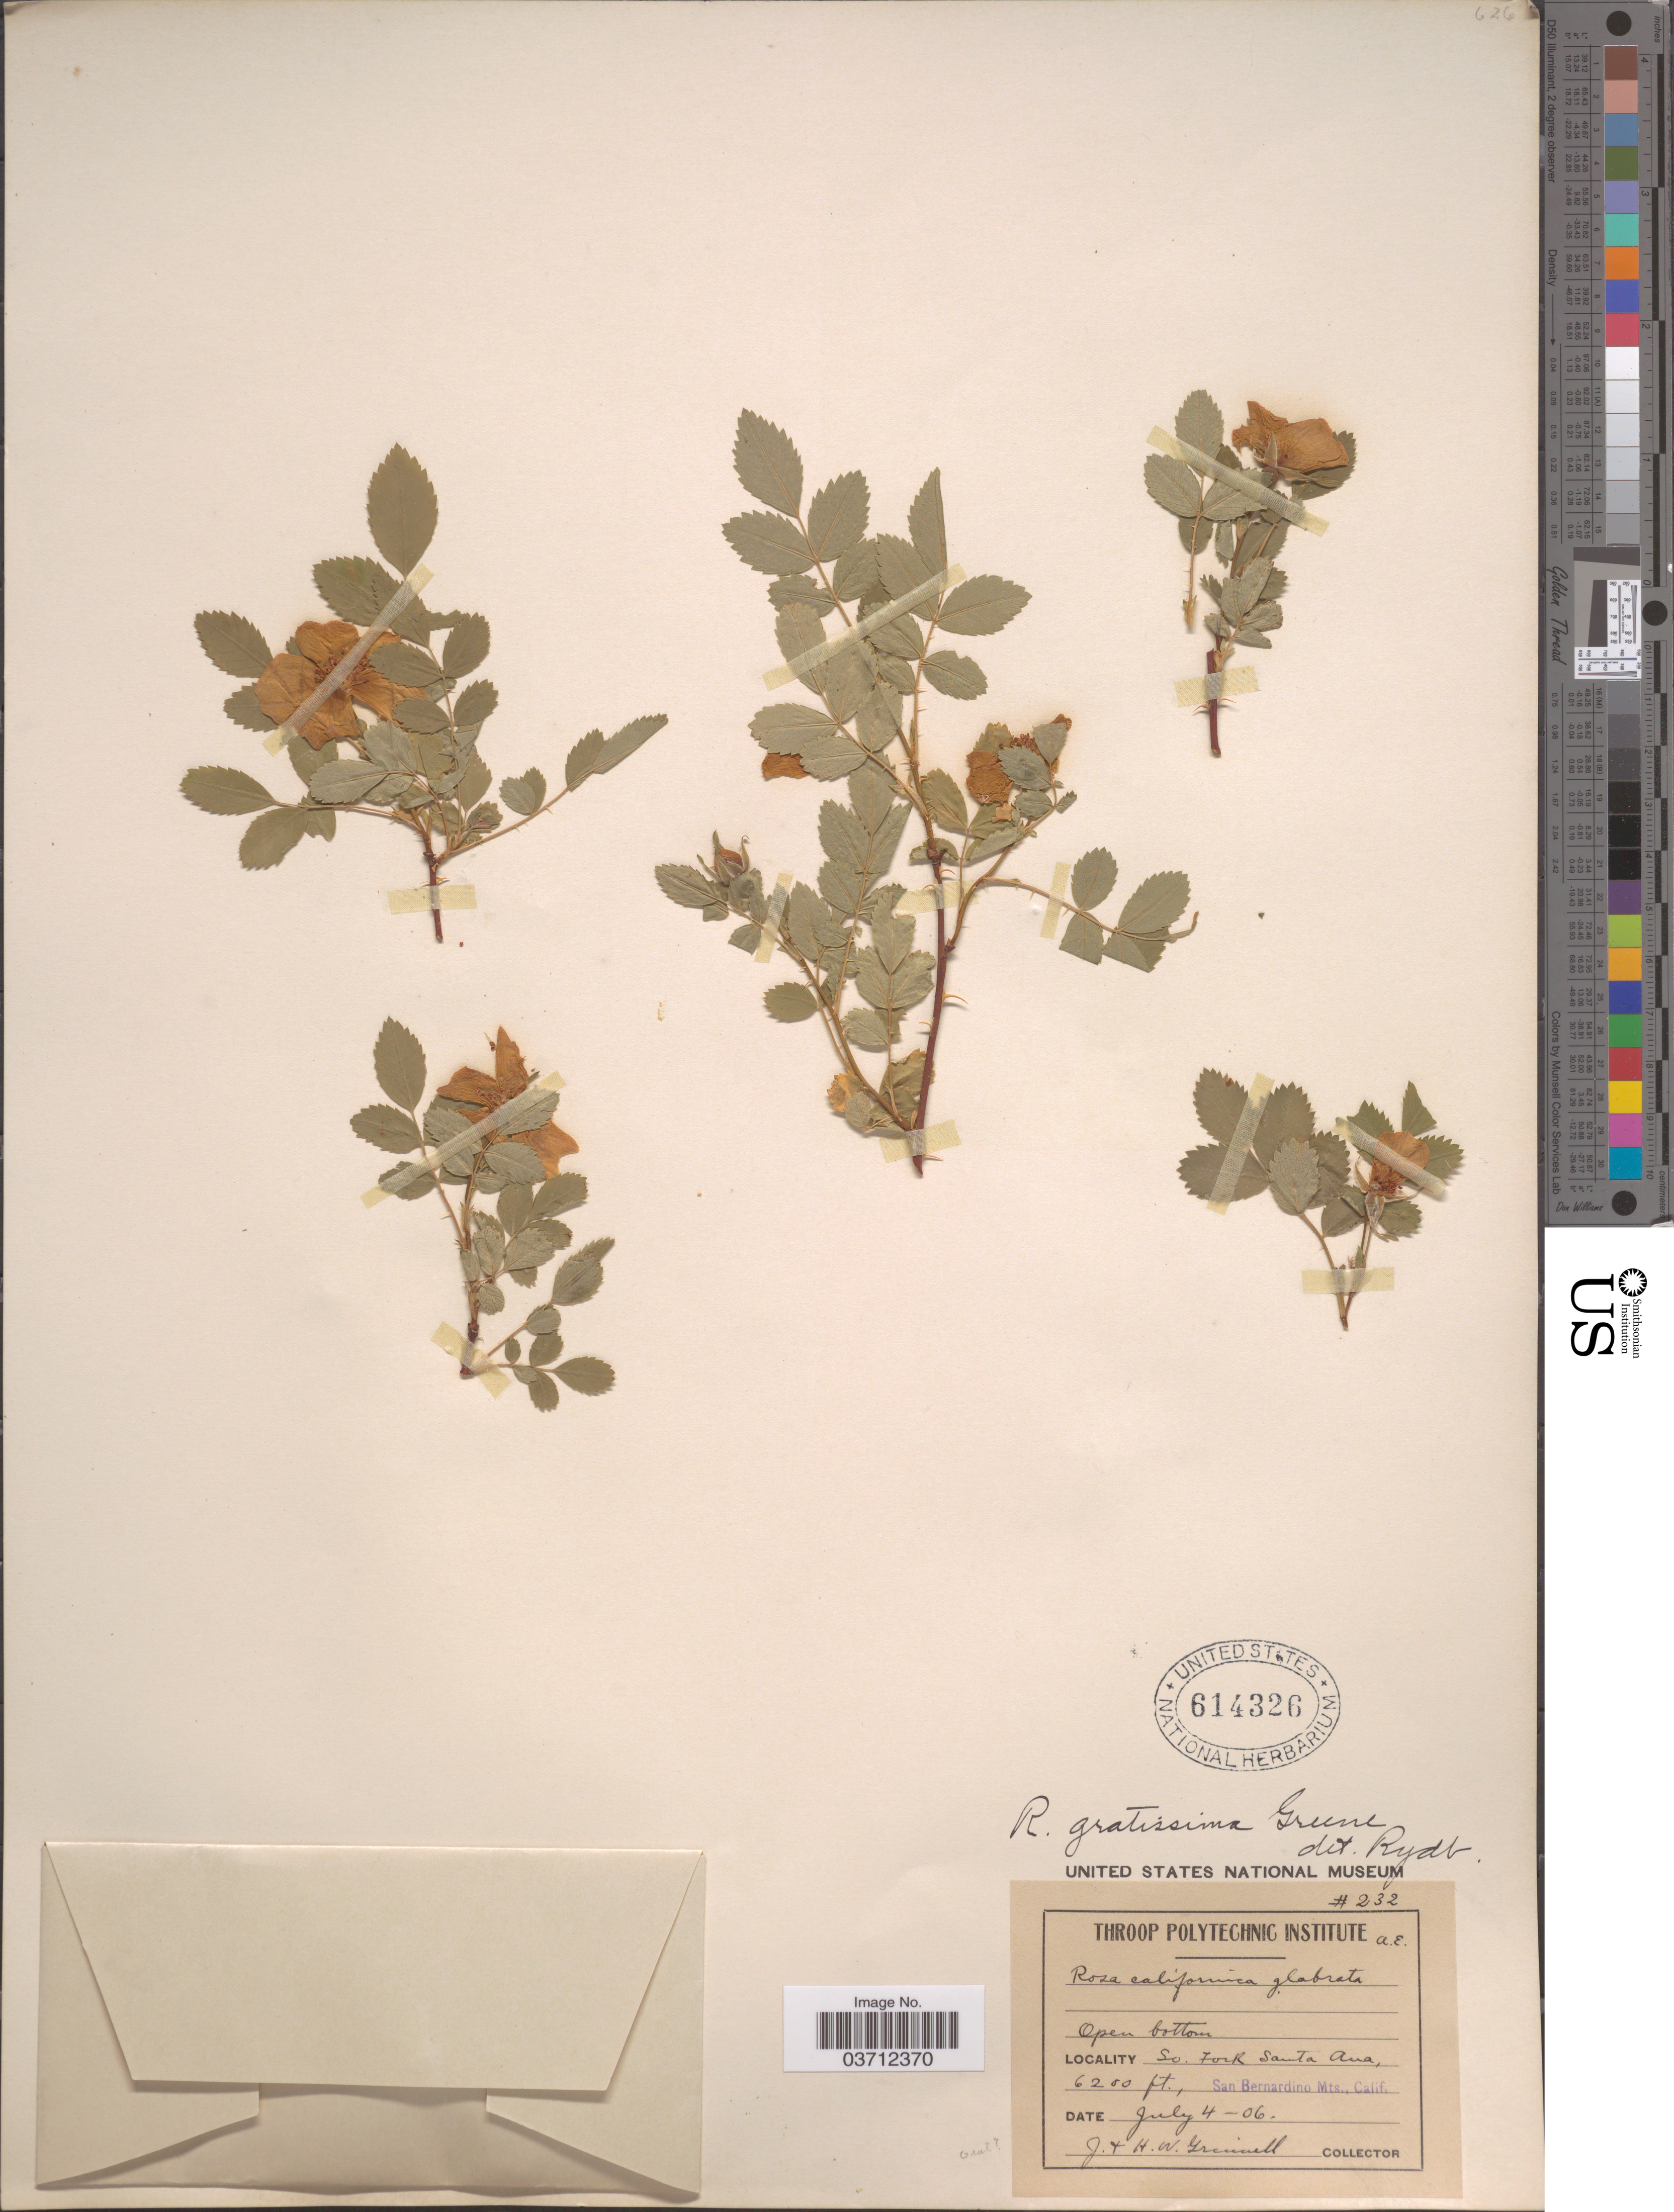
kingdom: Plantae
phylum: Tracheophyta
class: Magnoliopsida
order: Rosales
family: Rosaceae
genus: Rosa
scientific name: Rosa woodsii var. gratissima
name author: (Greene) D. Cole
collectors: J. Grinnell & H. Grinnell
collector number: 232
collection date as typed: Transcribed d/m/y: 4/7/6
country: United States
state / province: California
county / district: San Bernardino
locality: So. Fork Santa Ana, San Bernardino Mts.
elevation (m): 1890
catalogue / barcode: US 614326